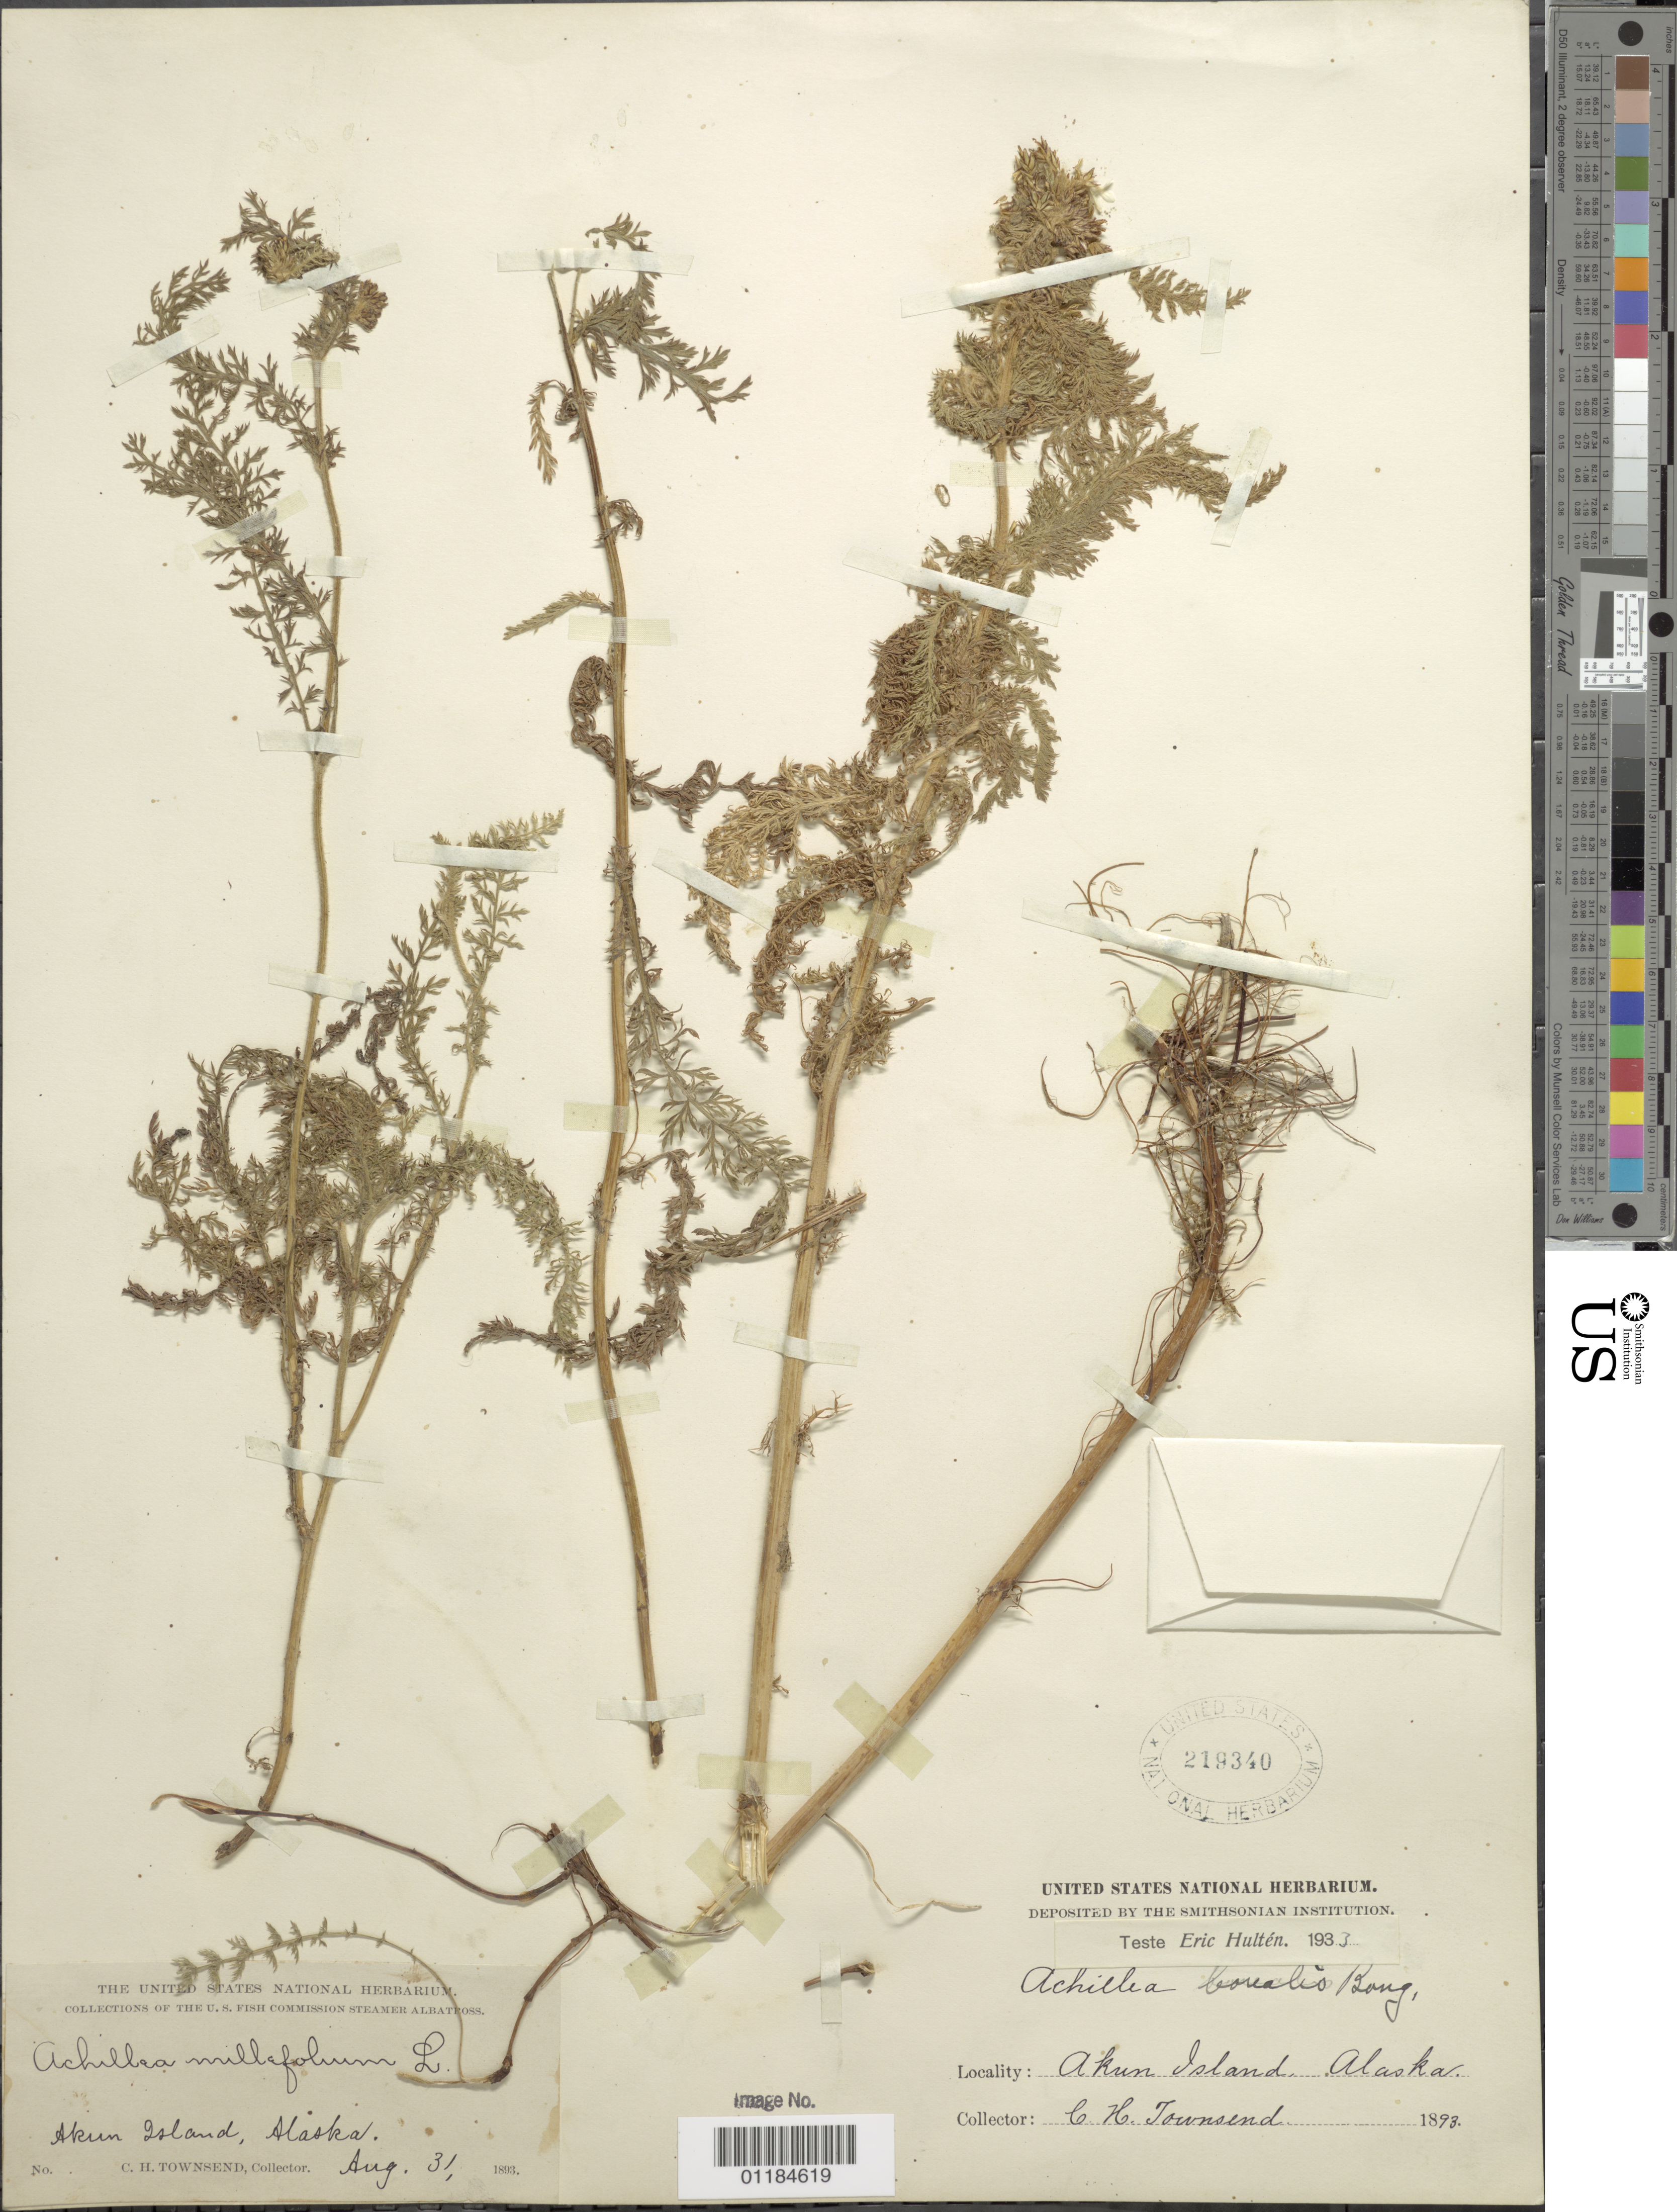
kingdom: Plantae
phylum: Tracheophyta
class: Magnoliopsida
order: Asterales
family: Asteraceae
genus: Achillea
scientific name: Achillea borealis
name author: Bong.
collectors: C. H. Townsend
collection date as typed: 31 Aug 1893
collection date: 1893-08-31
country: United States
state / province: Alaska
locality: Akun Island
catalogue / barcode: US 219340